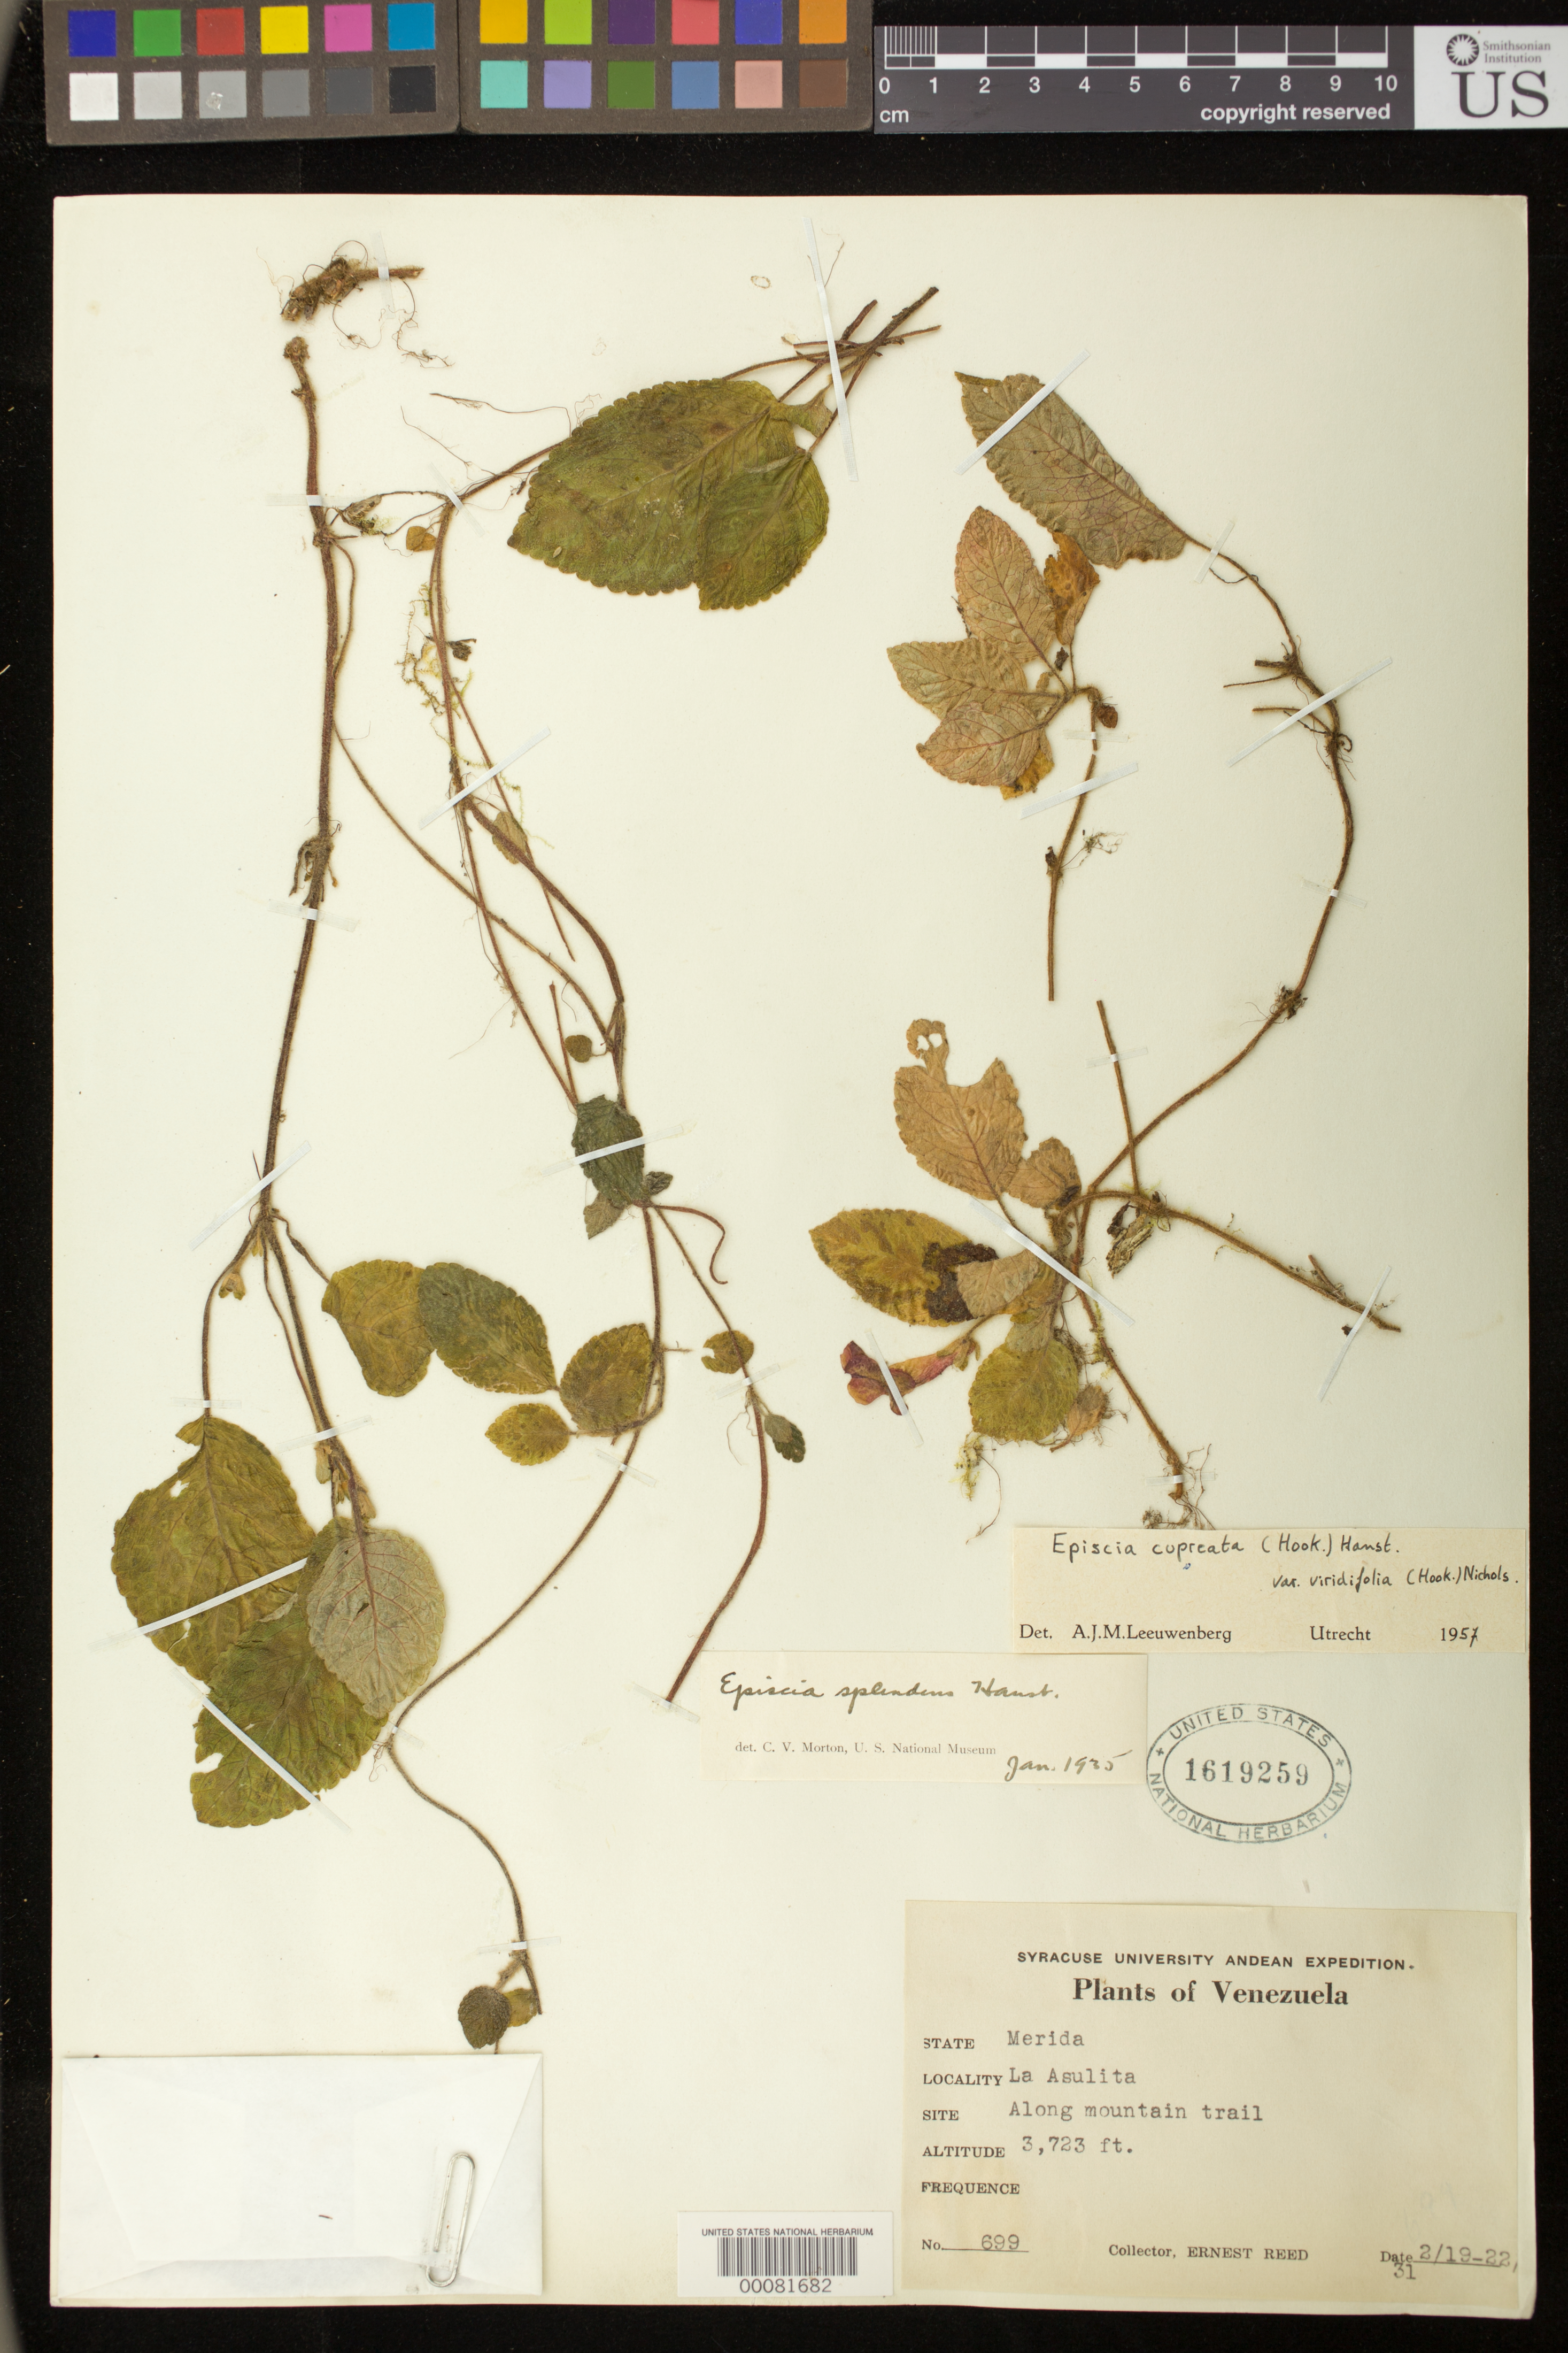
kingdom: Plantae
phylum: Tracheophyta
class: Magnoliopsida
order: Lamiales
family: Gesneriaceae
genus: Episcia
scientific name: Episcia cupreata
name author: (Hook.) Hanst.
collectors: E. Reed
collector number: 699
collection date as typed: Feb 1931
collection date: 1931-02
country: Venezuela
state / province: Mérida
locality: La Azulita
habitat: Along mountain trail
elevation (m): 1135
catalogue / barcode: US 1619259